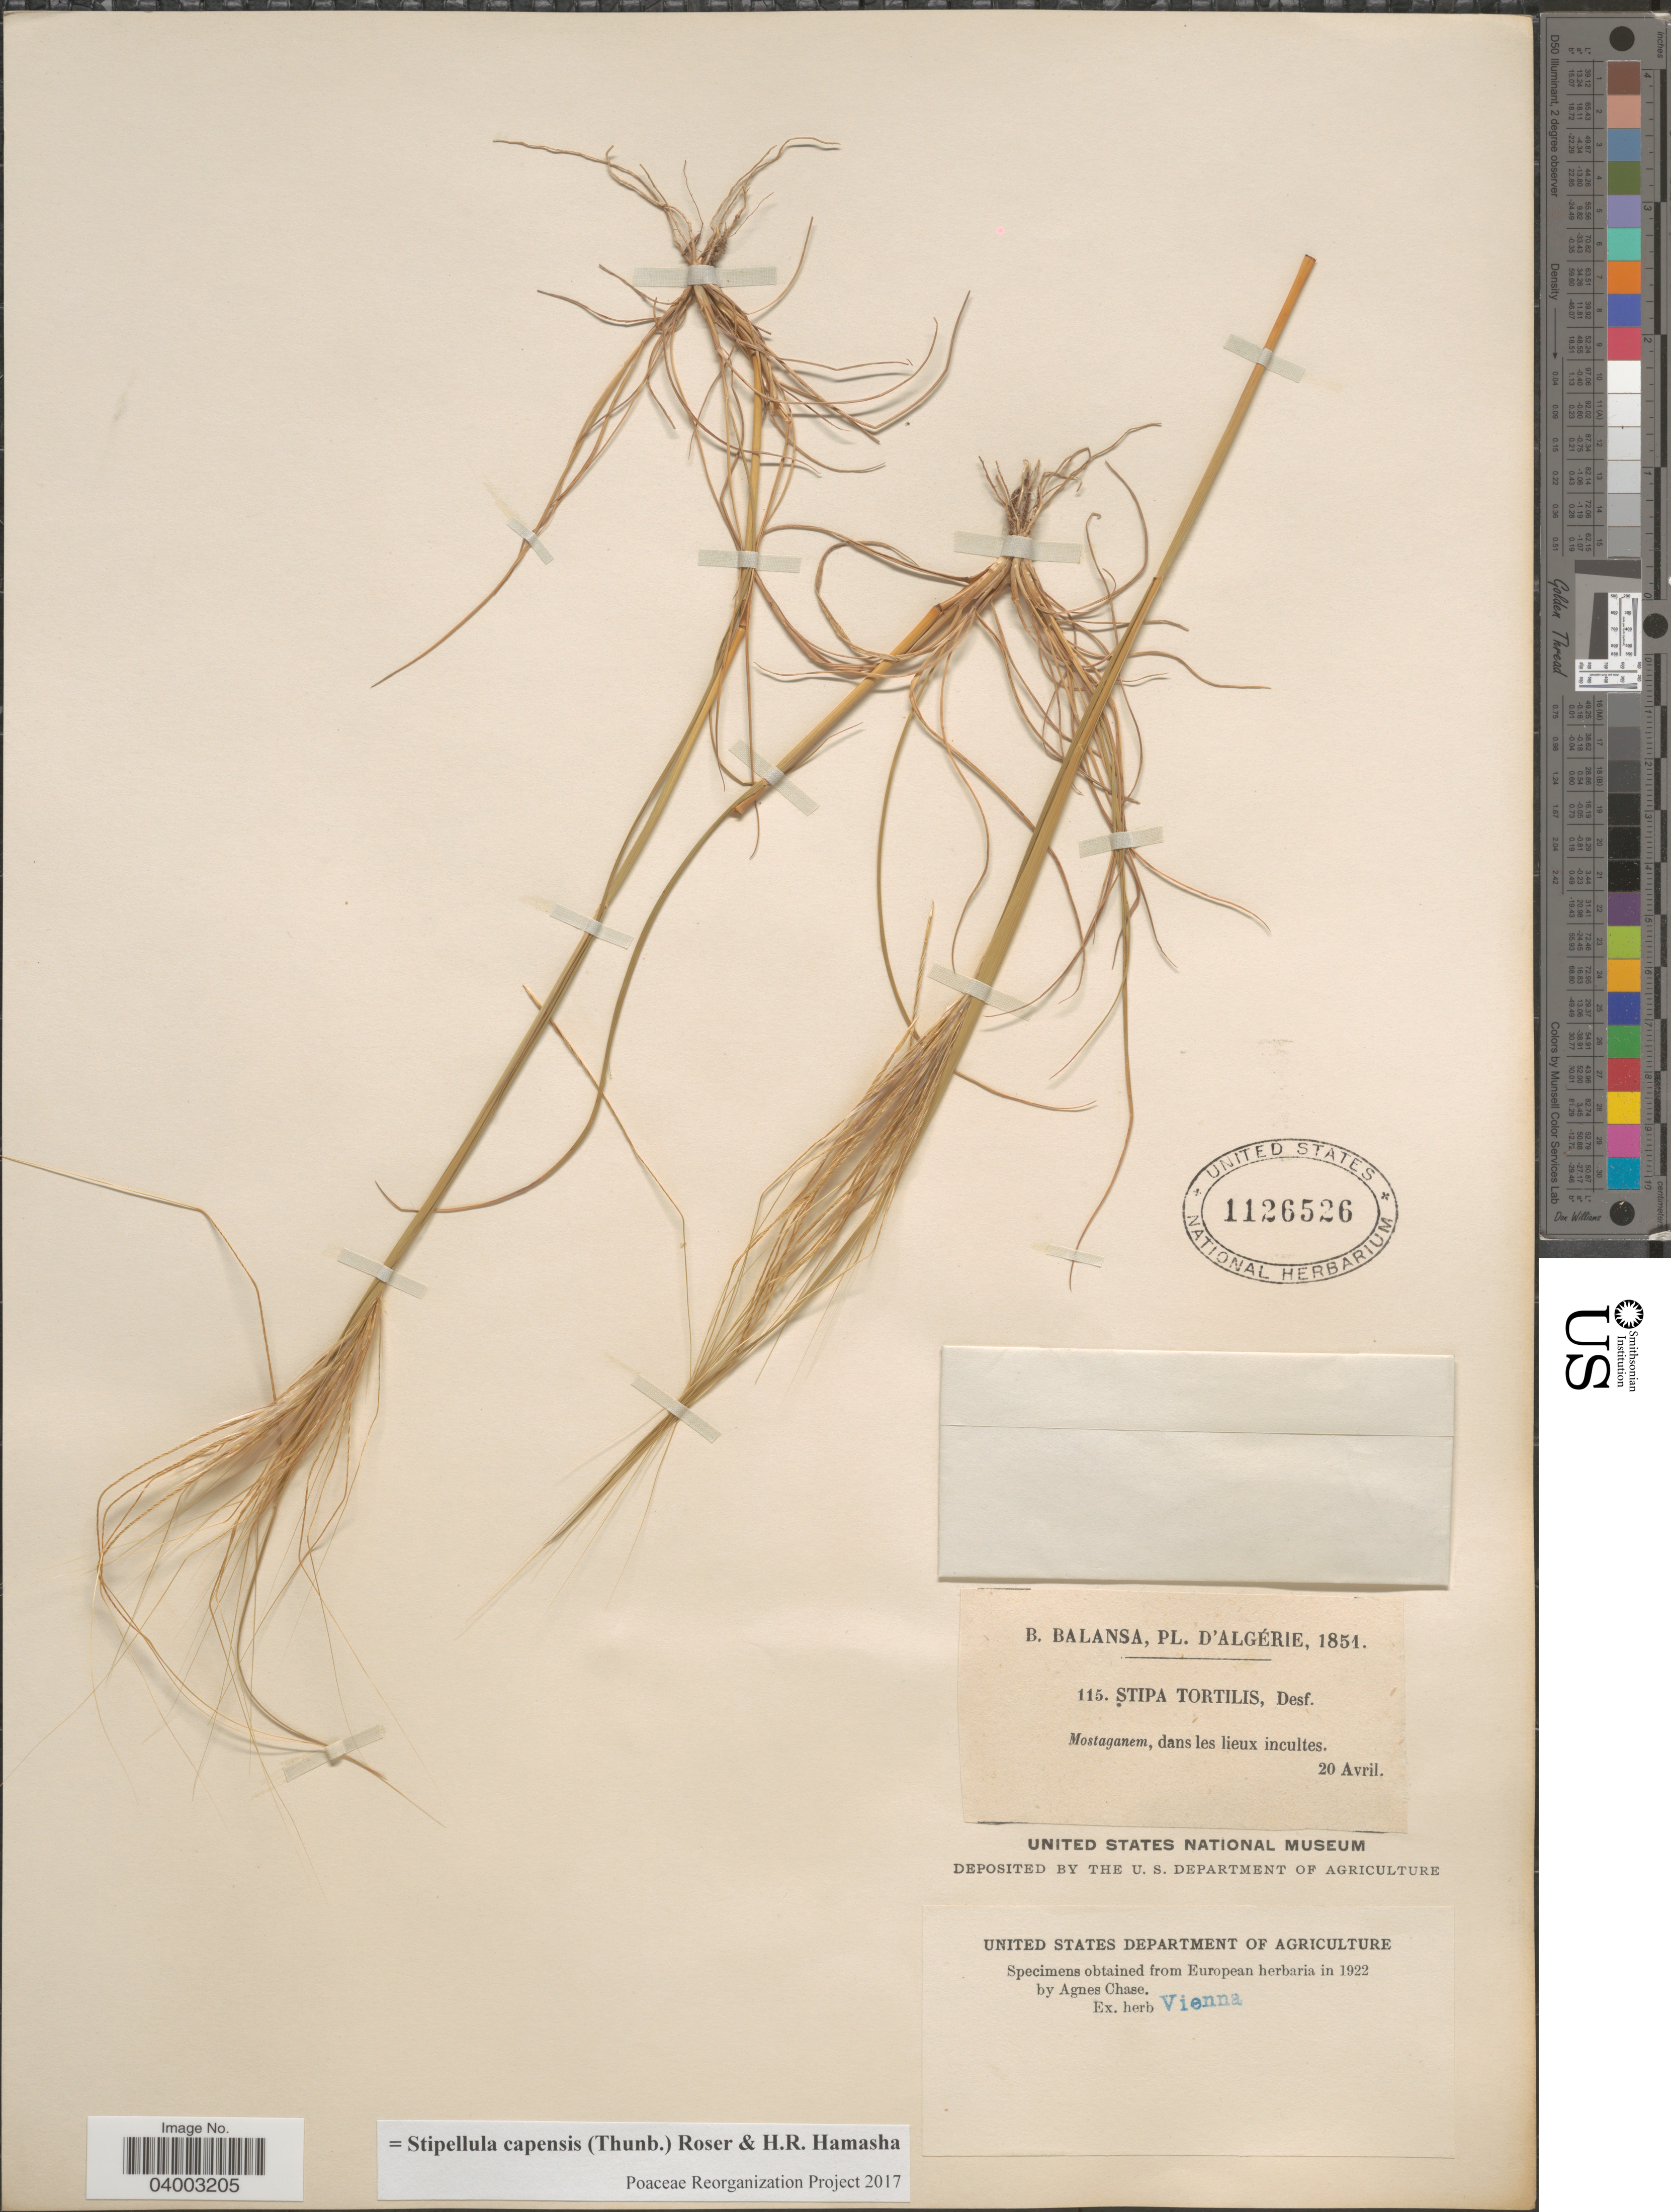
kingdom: Plantae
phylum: Tracheophyta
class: Liliopsida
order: Poales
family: Poaceae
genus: Stipellula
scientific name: Stipellula capensis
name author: (Thunb.) Röser & H. R. Hamasha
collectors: B. Balansa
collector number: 115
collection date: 1851-04-20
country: Algeria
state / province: Mostaganem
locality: D' Algérie. Mostaganem, dans les lieux incultes.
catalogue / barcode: US 1126526